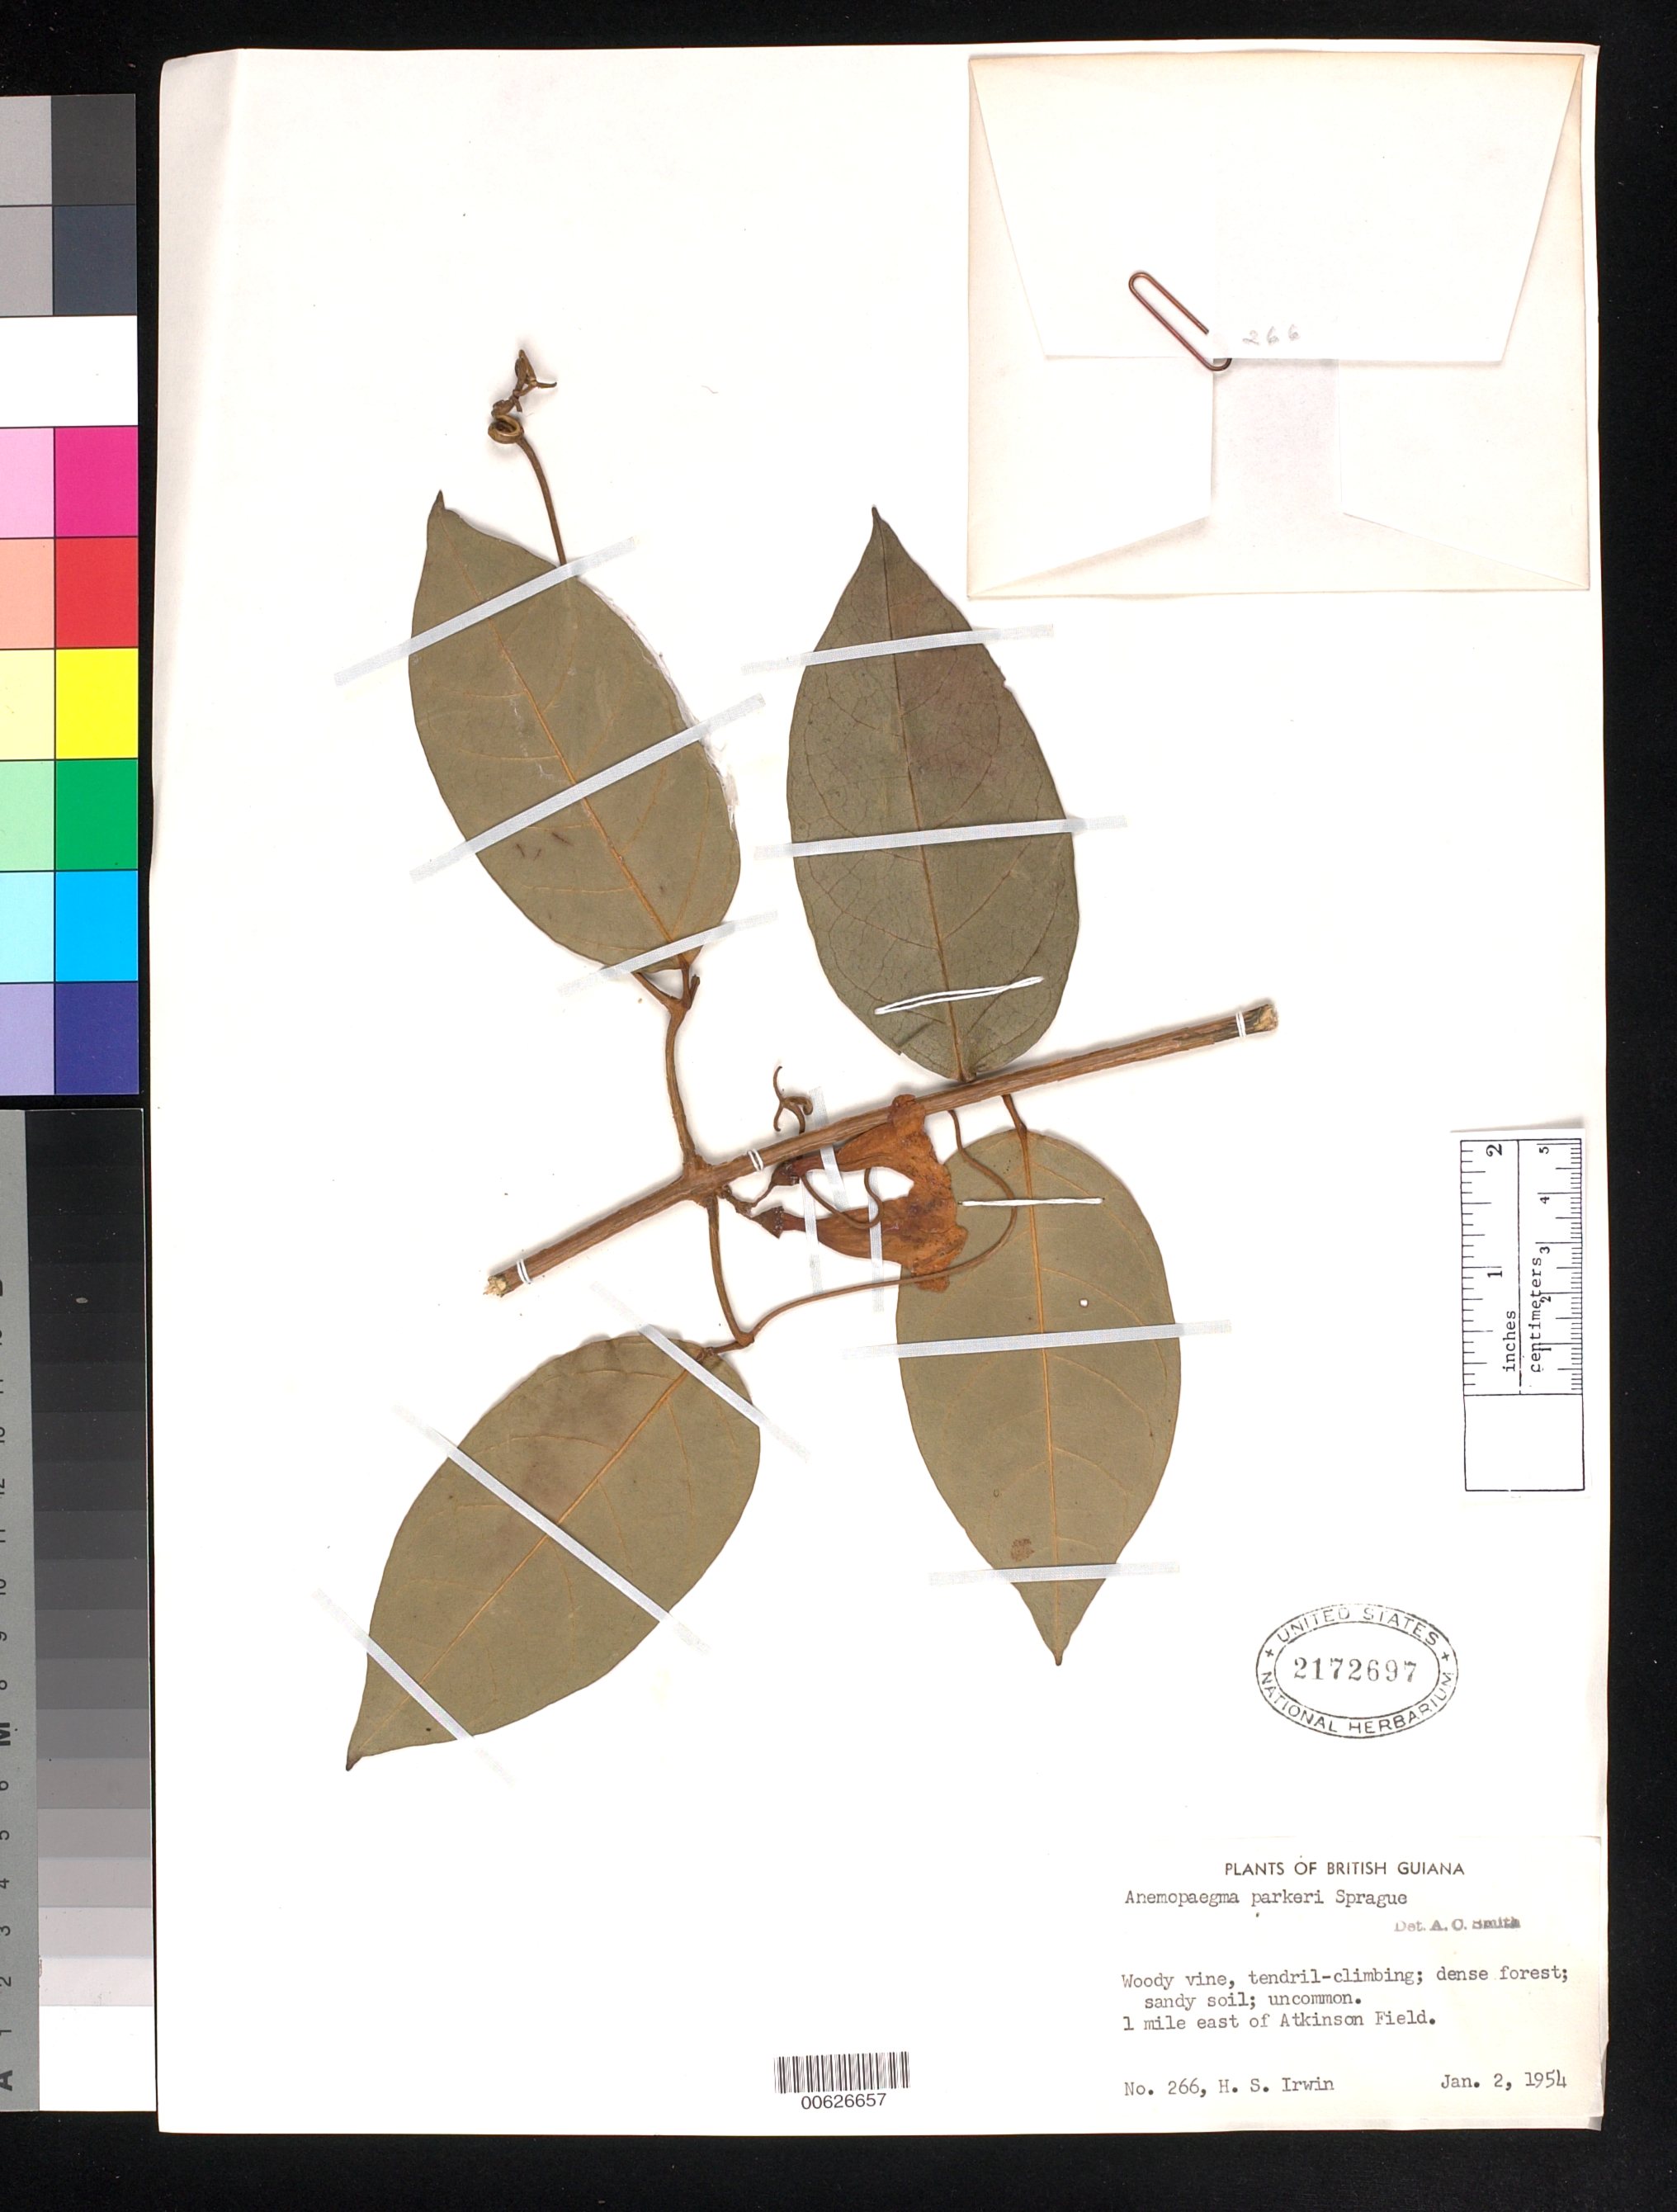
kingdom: Plantae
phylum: Tracheophyta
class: Magnoliopsida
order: Lamiales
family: Bignoniaceae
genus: Anemopaegma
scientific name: Anemopaegma parkeri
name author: Sprague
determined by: Smith, A. C.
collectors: H. Irwin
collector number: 266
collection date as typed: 2-Jan-54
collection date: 1954-01-02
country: Guyana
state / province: Demerara-Mahaica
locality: Atkinson Field, 0.5 mi. E of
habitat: Dense forest, sandy soil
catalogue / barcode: US 2172697